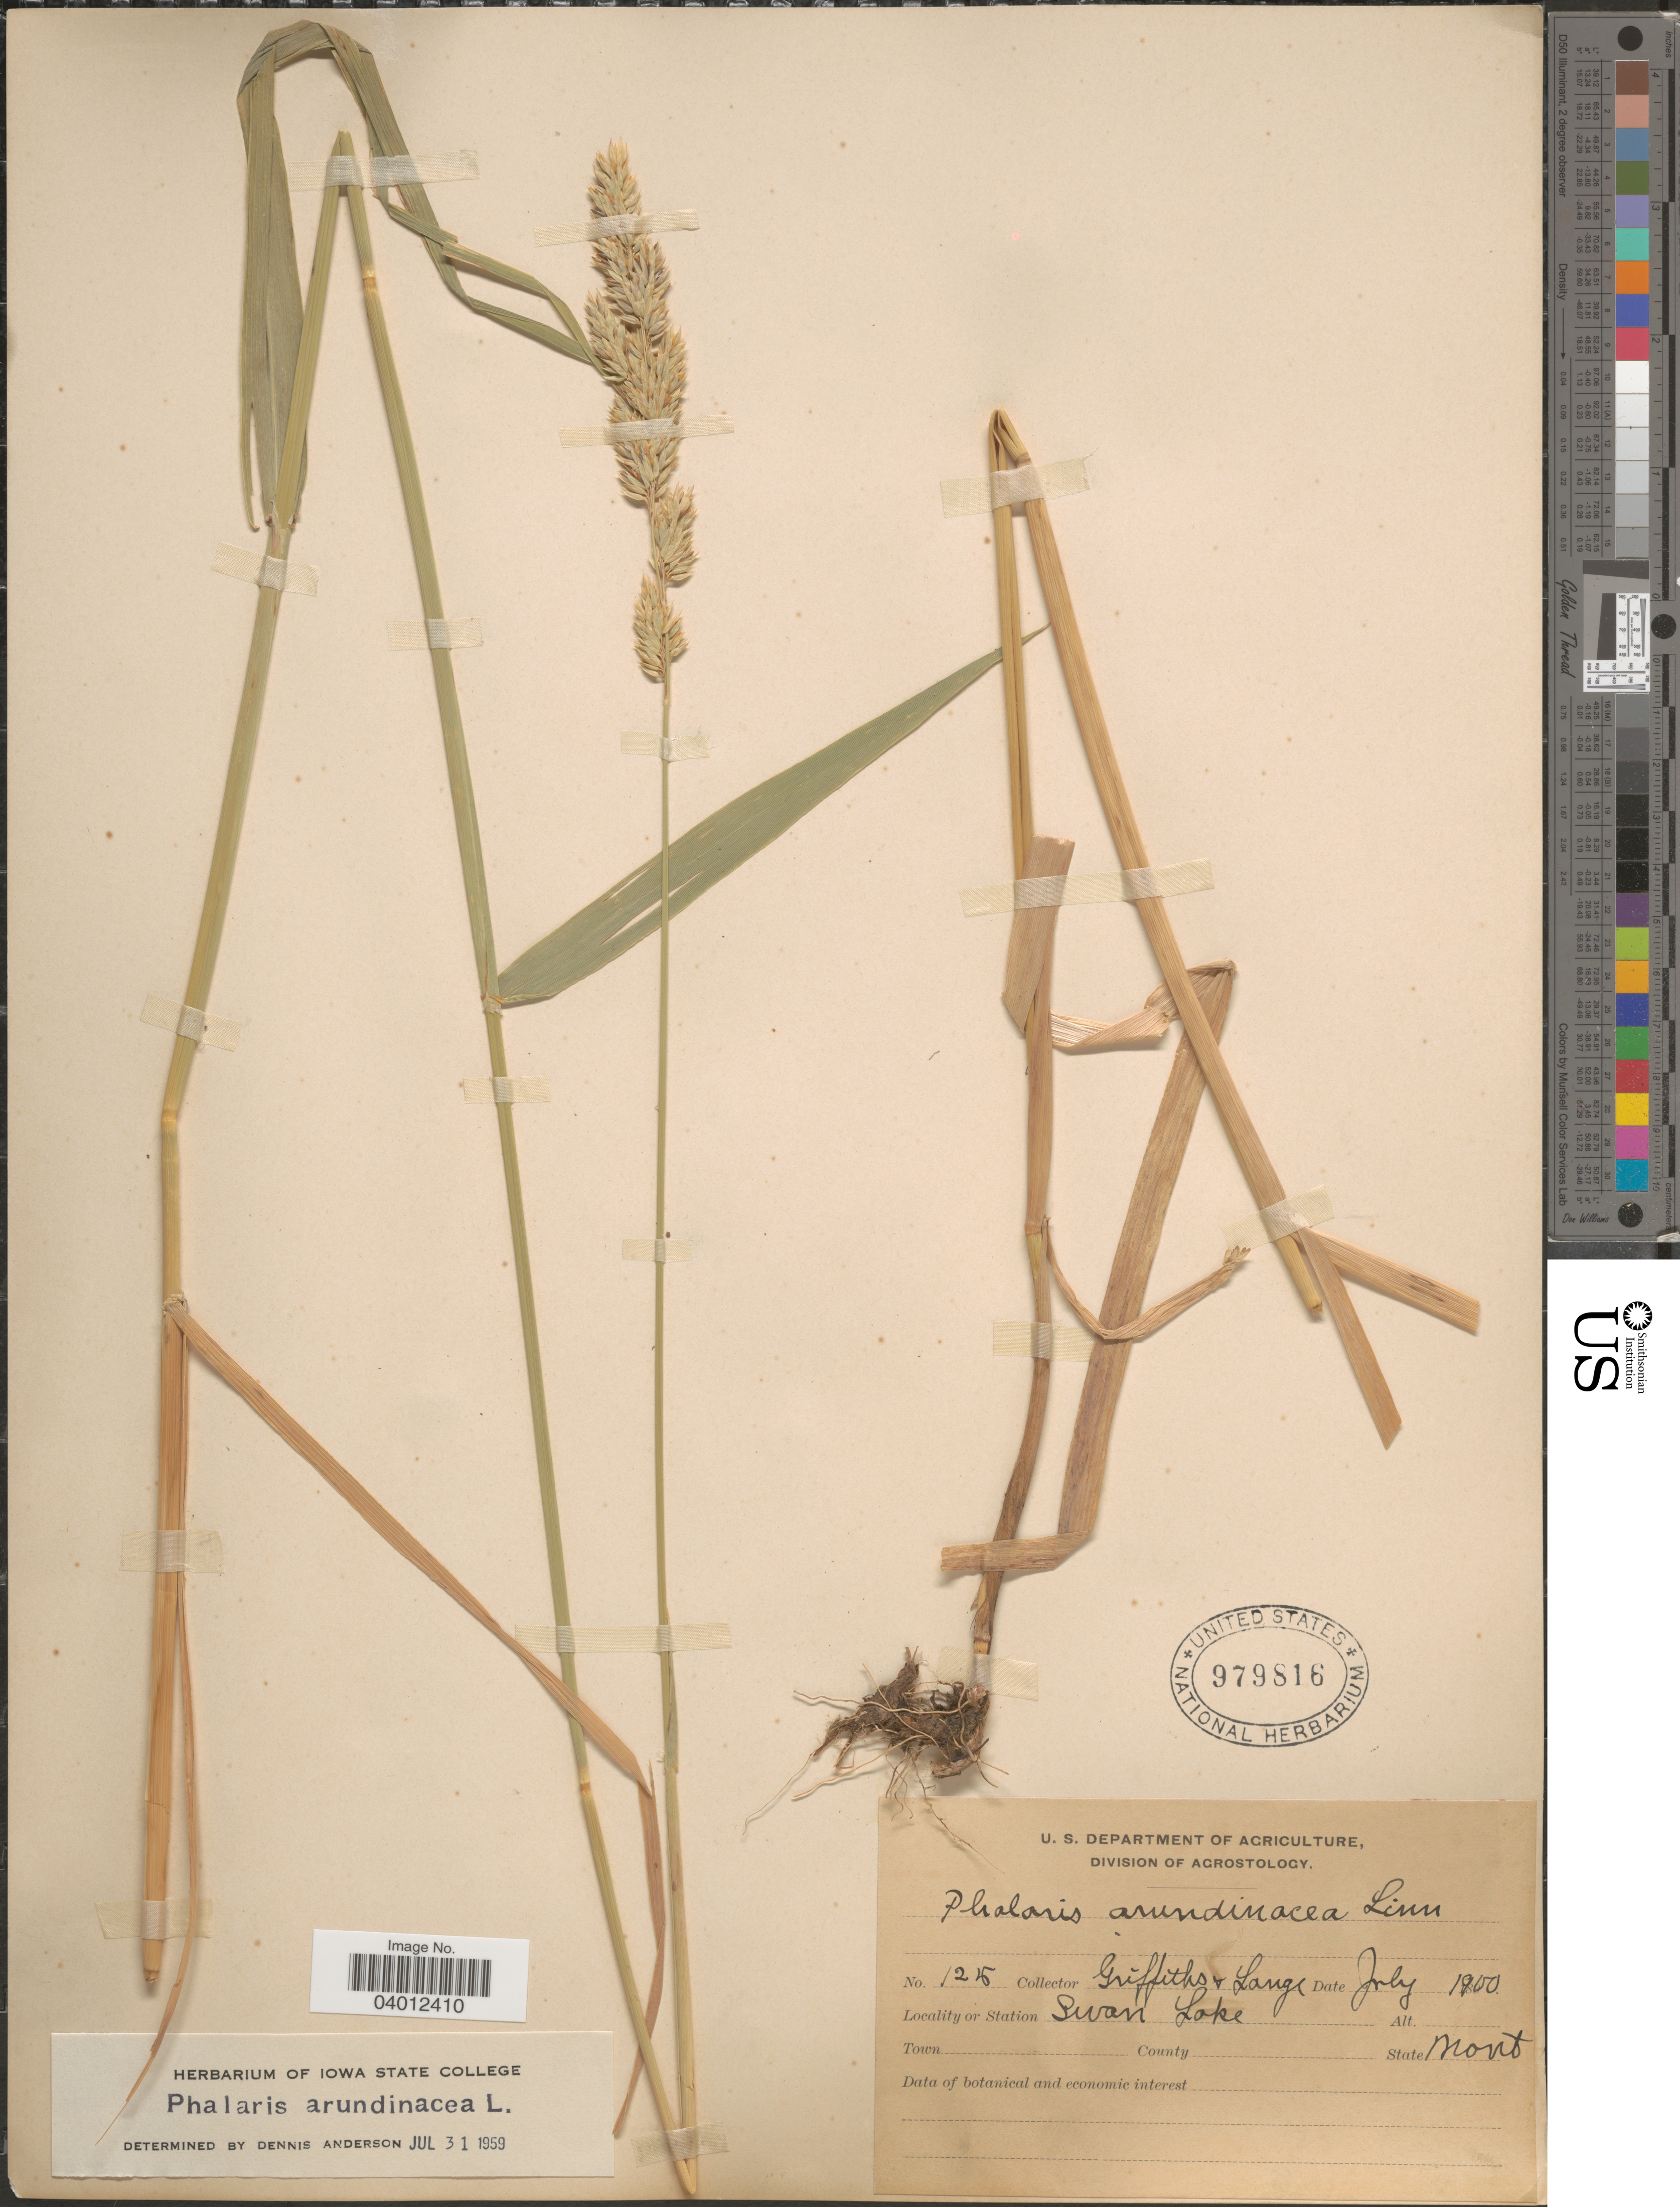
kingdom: Plantae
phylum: Tracheophyta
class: Liliopsida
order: Poales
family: Poaceae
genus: Phalaris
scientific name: Phalaris arundinacea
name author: L.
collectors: -- Griffiths & -- Lange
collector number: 125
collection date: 1900-07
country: United States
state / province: Montana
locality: Swan Lake.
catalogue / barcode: US 979816